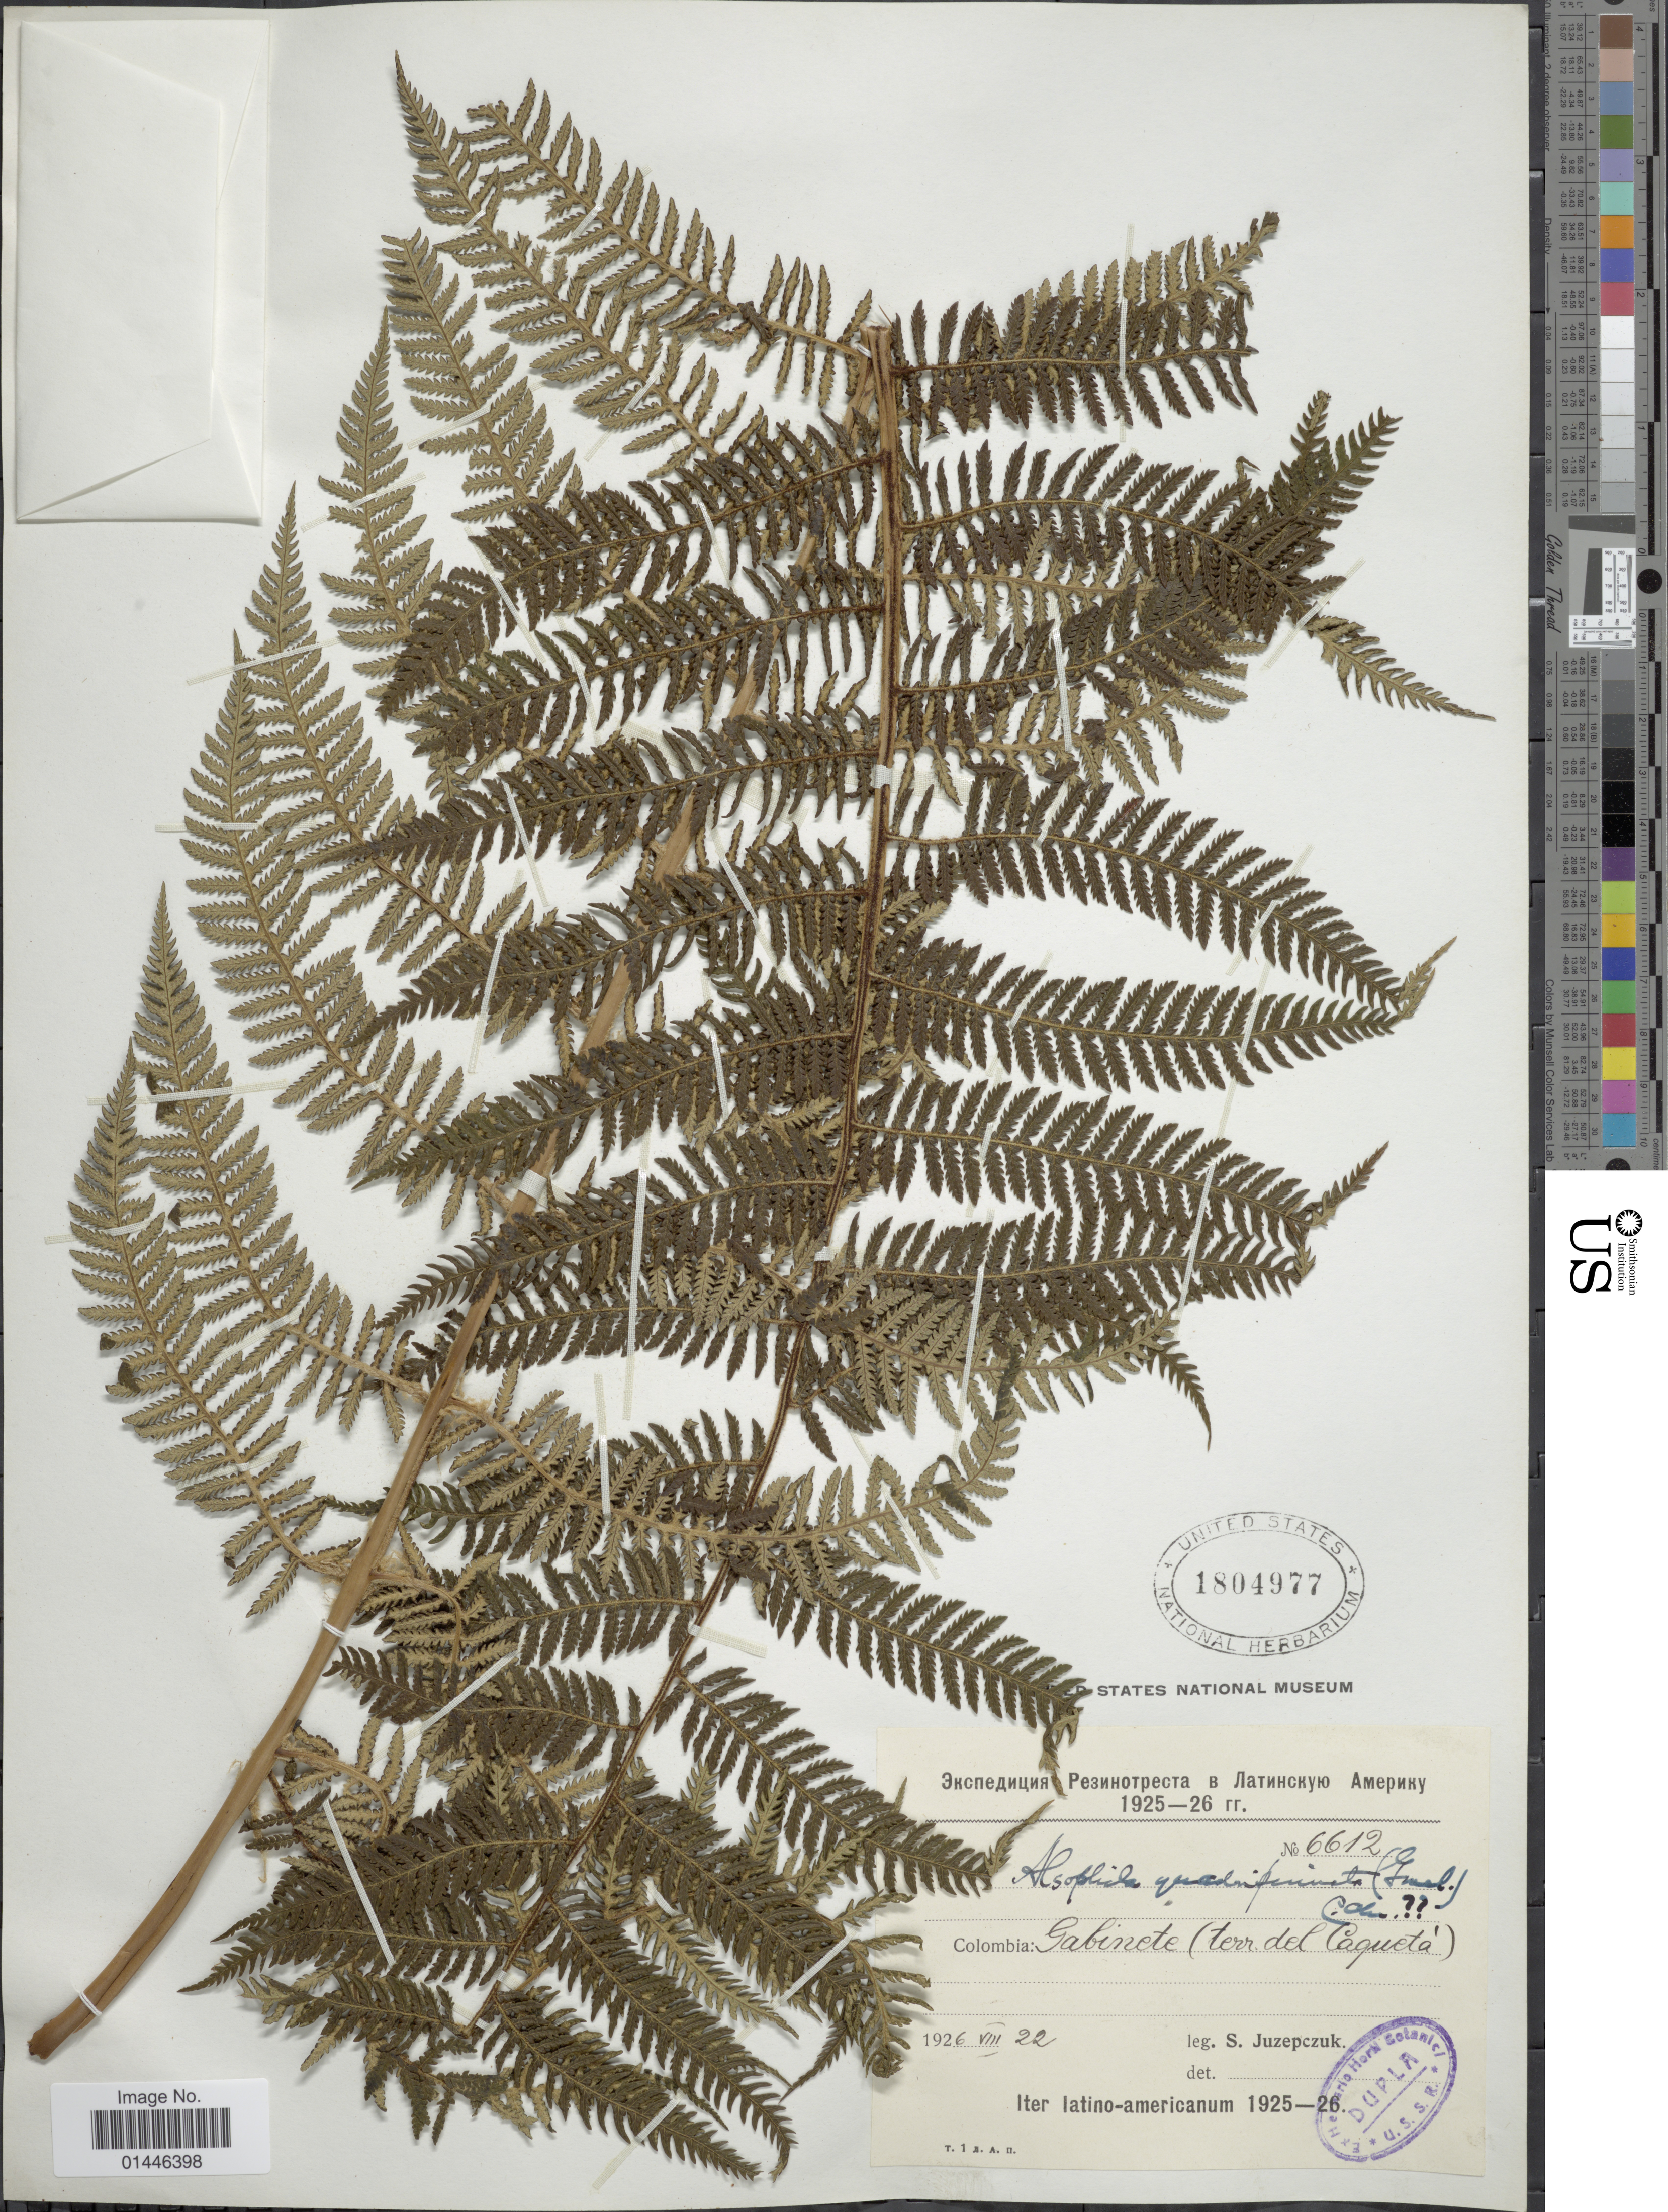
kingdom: Plantae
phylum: Tracheophyta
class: Polypodiopsida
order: Cyatheales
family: Dicksoniaceae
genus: Lophosoria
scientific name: Lophosoria quadripinnata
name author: (J.F. Gmel.) C. Chr.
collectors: S. V. Juzepczuk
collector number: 6612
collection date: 1926-08-22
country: Colombia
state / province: Caquetá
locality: Gabinete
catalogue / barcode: US 1804977